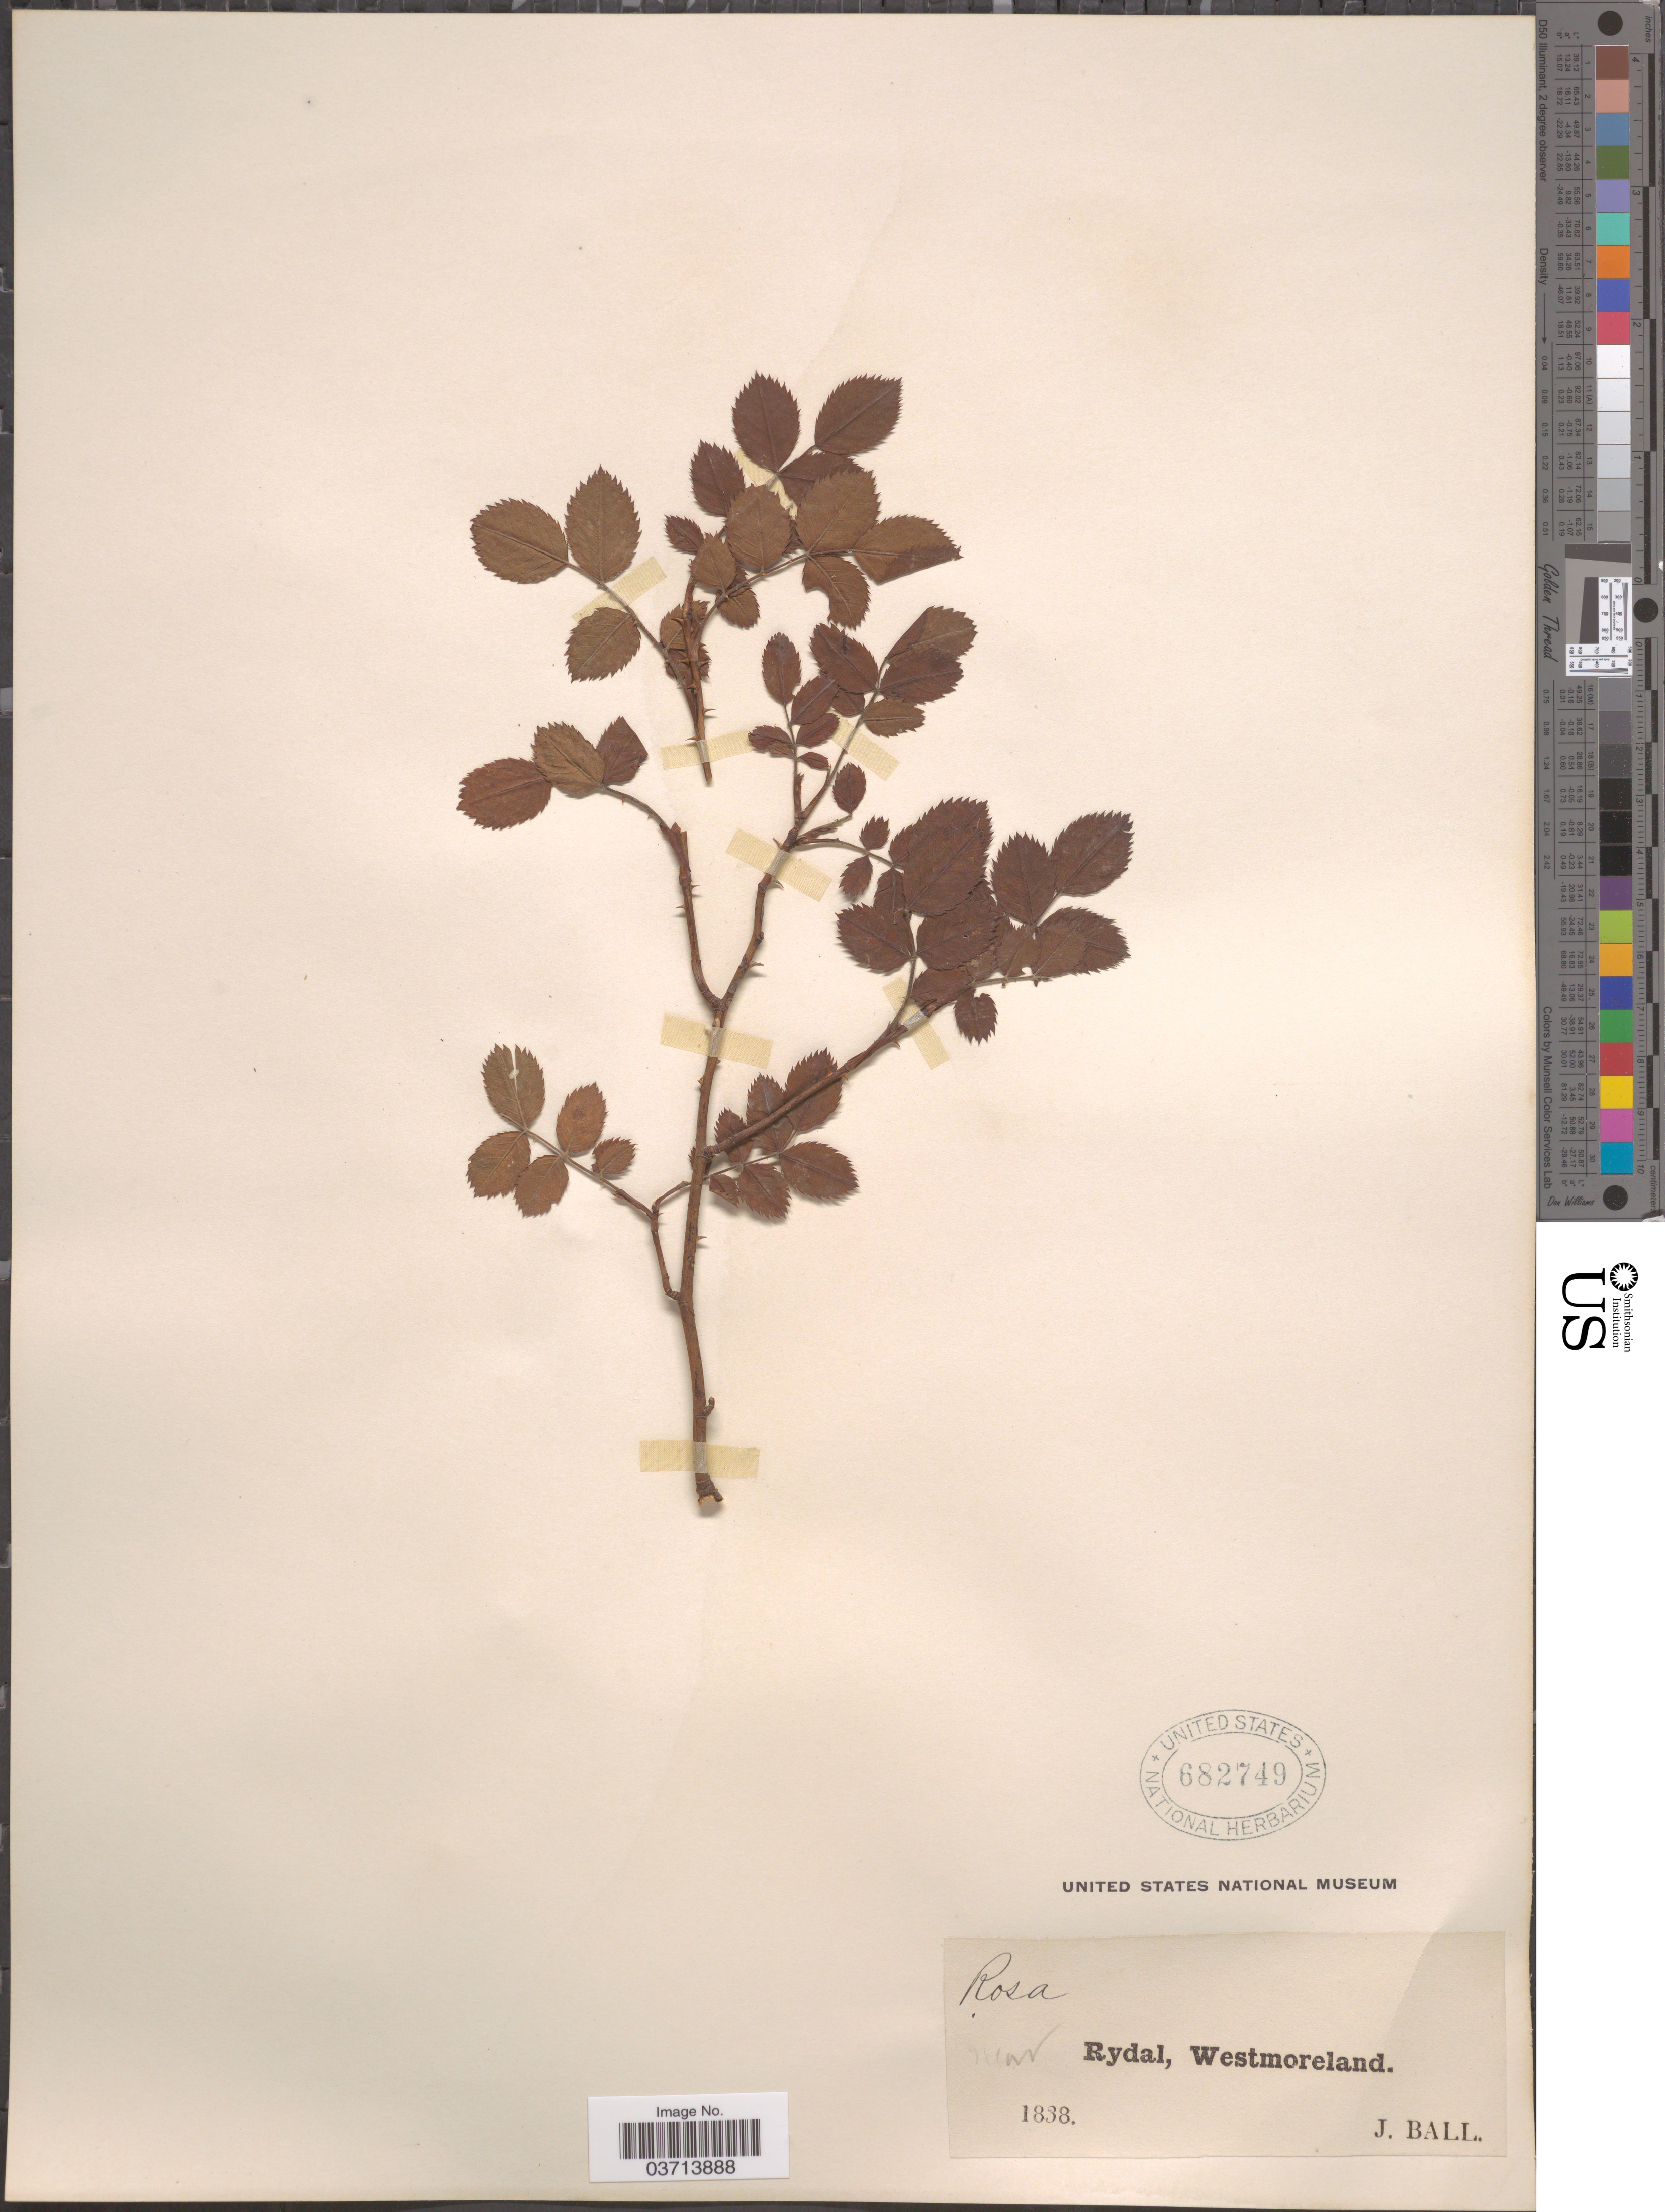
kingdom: Plantae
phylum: Tracheophyta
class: Magnoliopsida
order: Rosales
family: Rosaceae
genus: Rosa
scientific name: Rosa sp.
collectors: J. Ball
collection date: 1838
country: United Kingdom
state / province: England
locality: Near Rydal, Westmoreland.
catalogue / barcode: US 682749